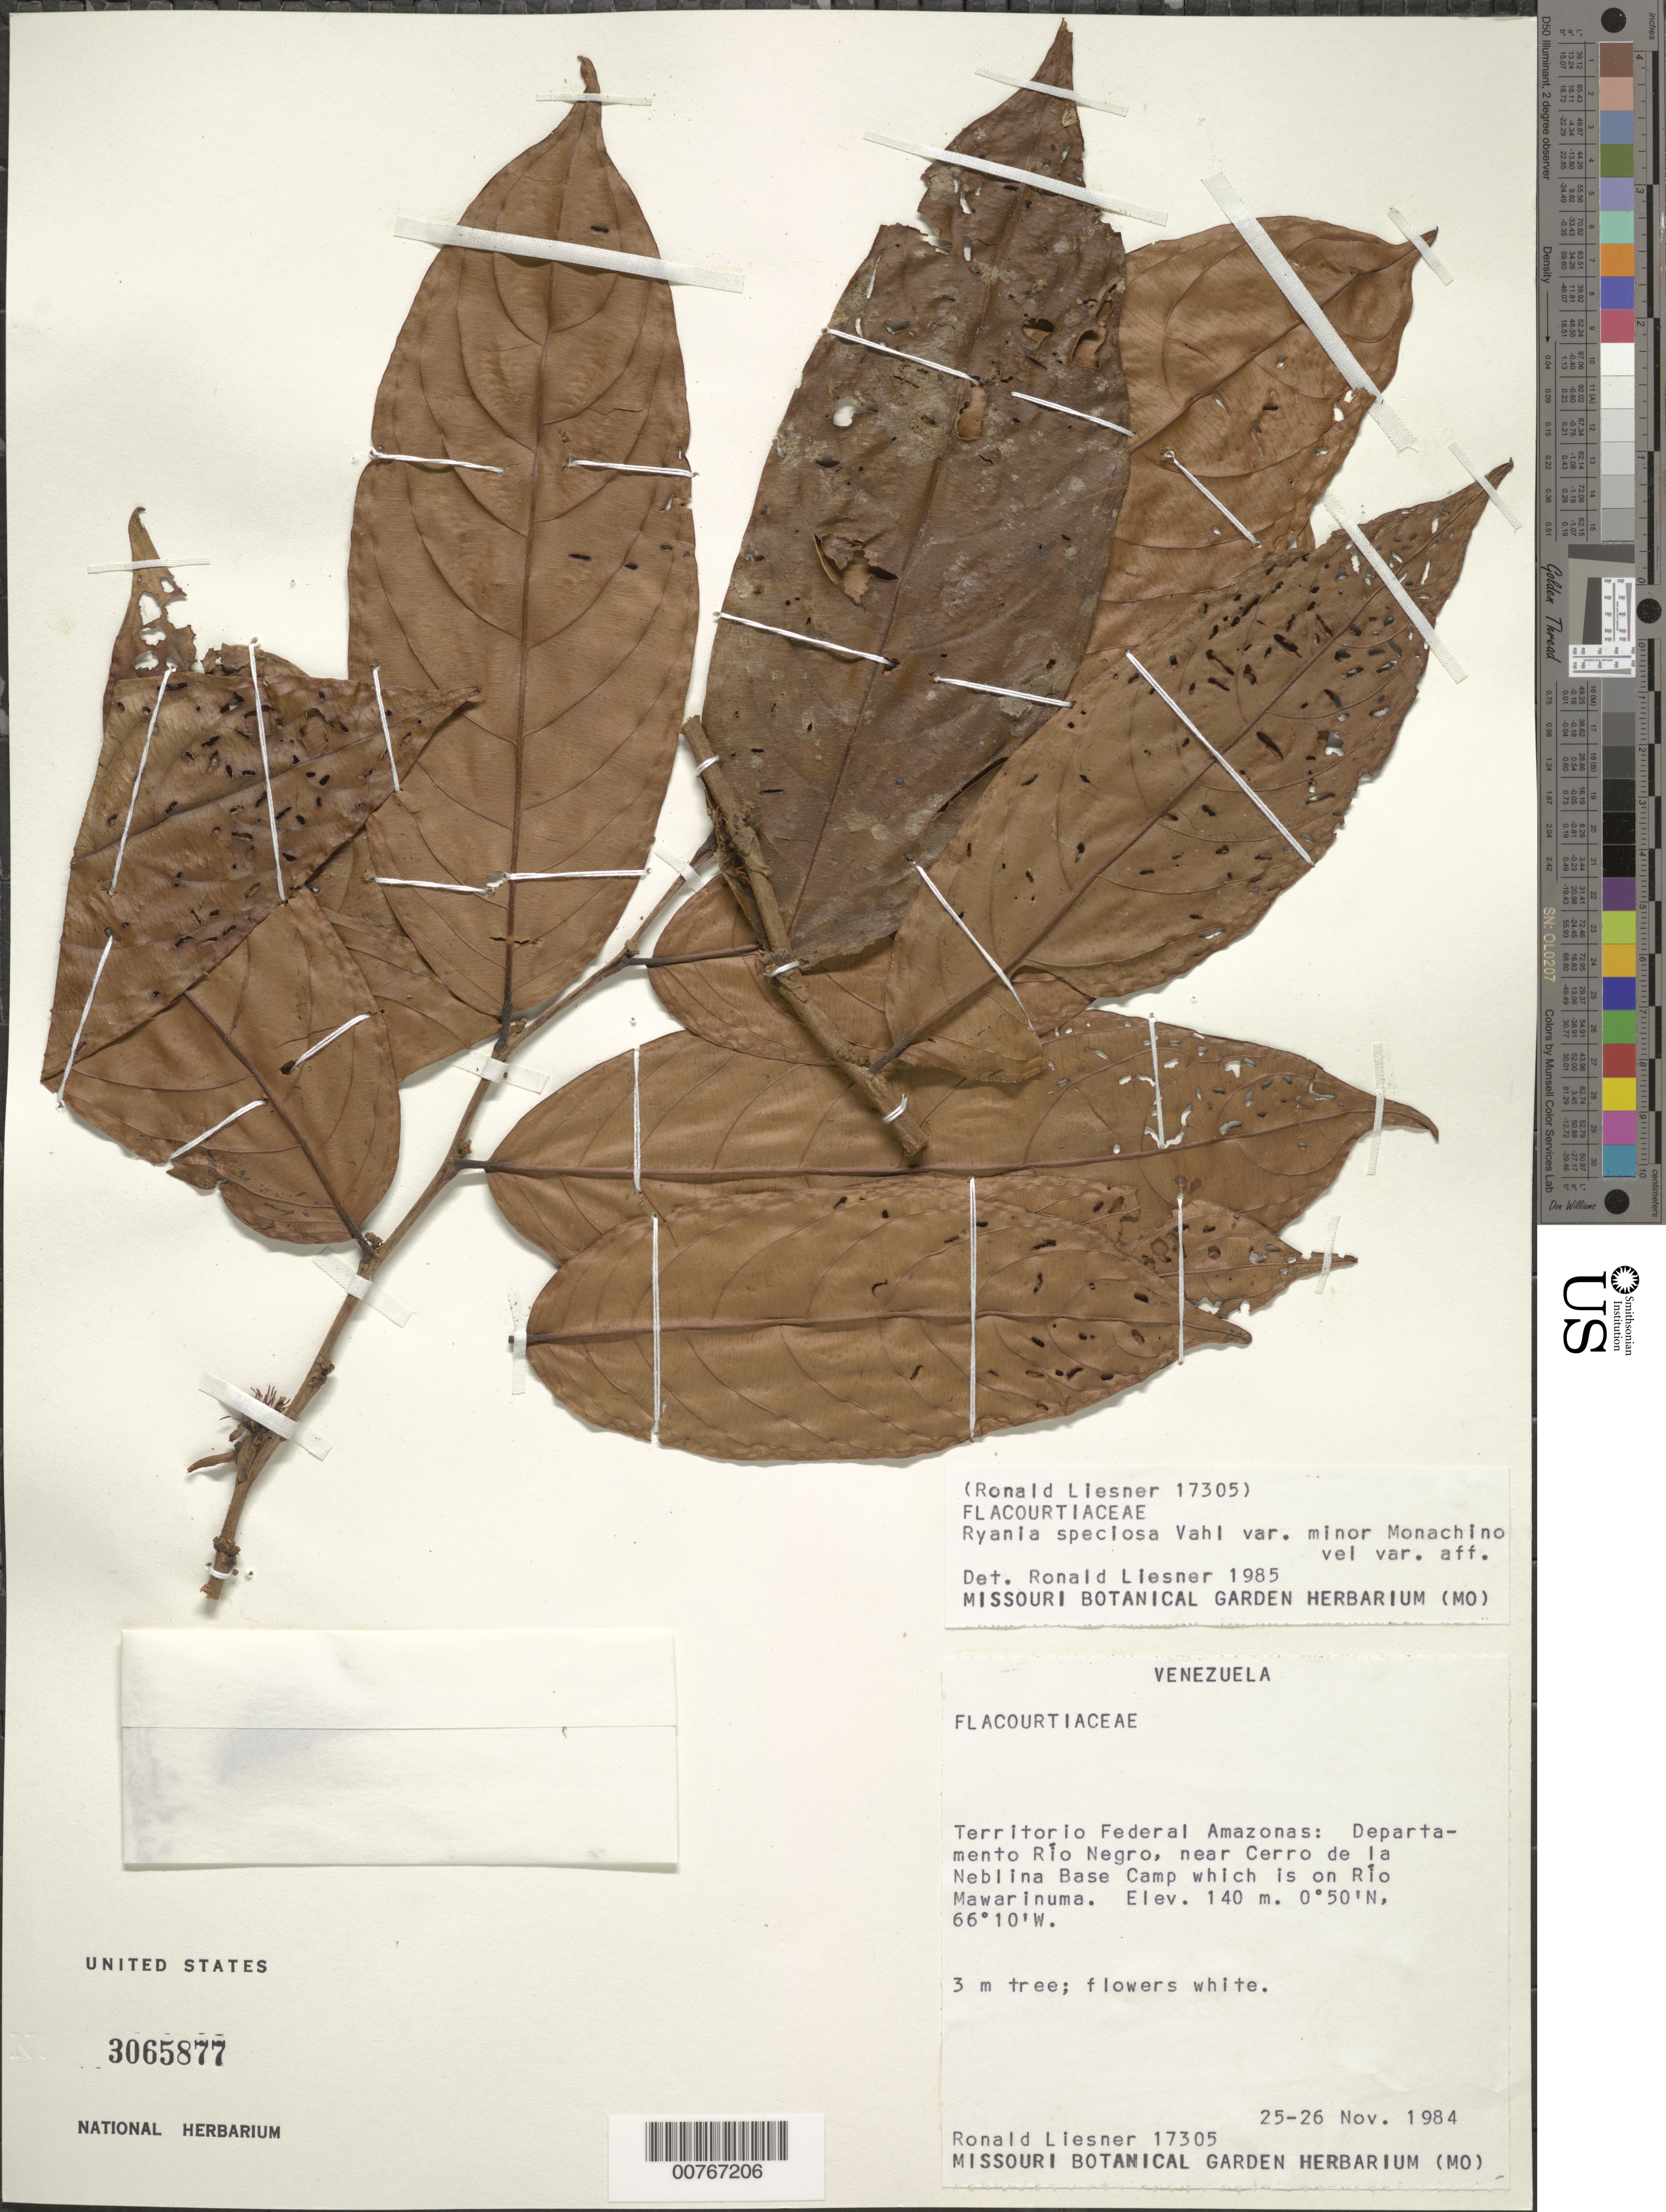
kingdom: Plantae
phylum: Tracheophyta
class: Magnoliopsida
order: Malpighiales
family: Salicaceae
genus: Ryania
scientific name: Ryania speciosa var. minor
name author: Monach.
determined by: Liesner, R. L.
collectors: R. L. Liesner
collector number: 17305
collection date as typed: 25-Nov-84 to 26-Nov-84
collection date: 1984-11-25/1984-11-26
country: Venezuela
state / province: Amazonas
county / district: Río Negro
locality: Cerro de La Neblina Base Camp, close to, on Río Mawarinuma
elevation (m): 140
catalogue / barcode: US 3065877